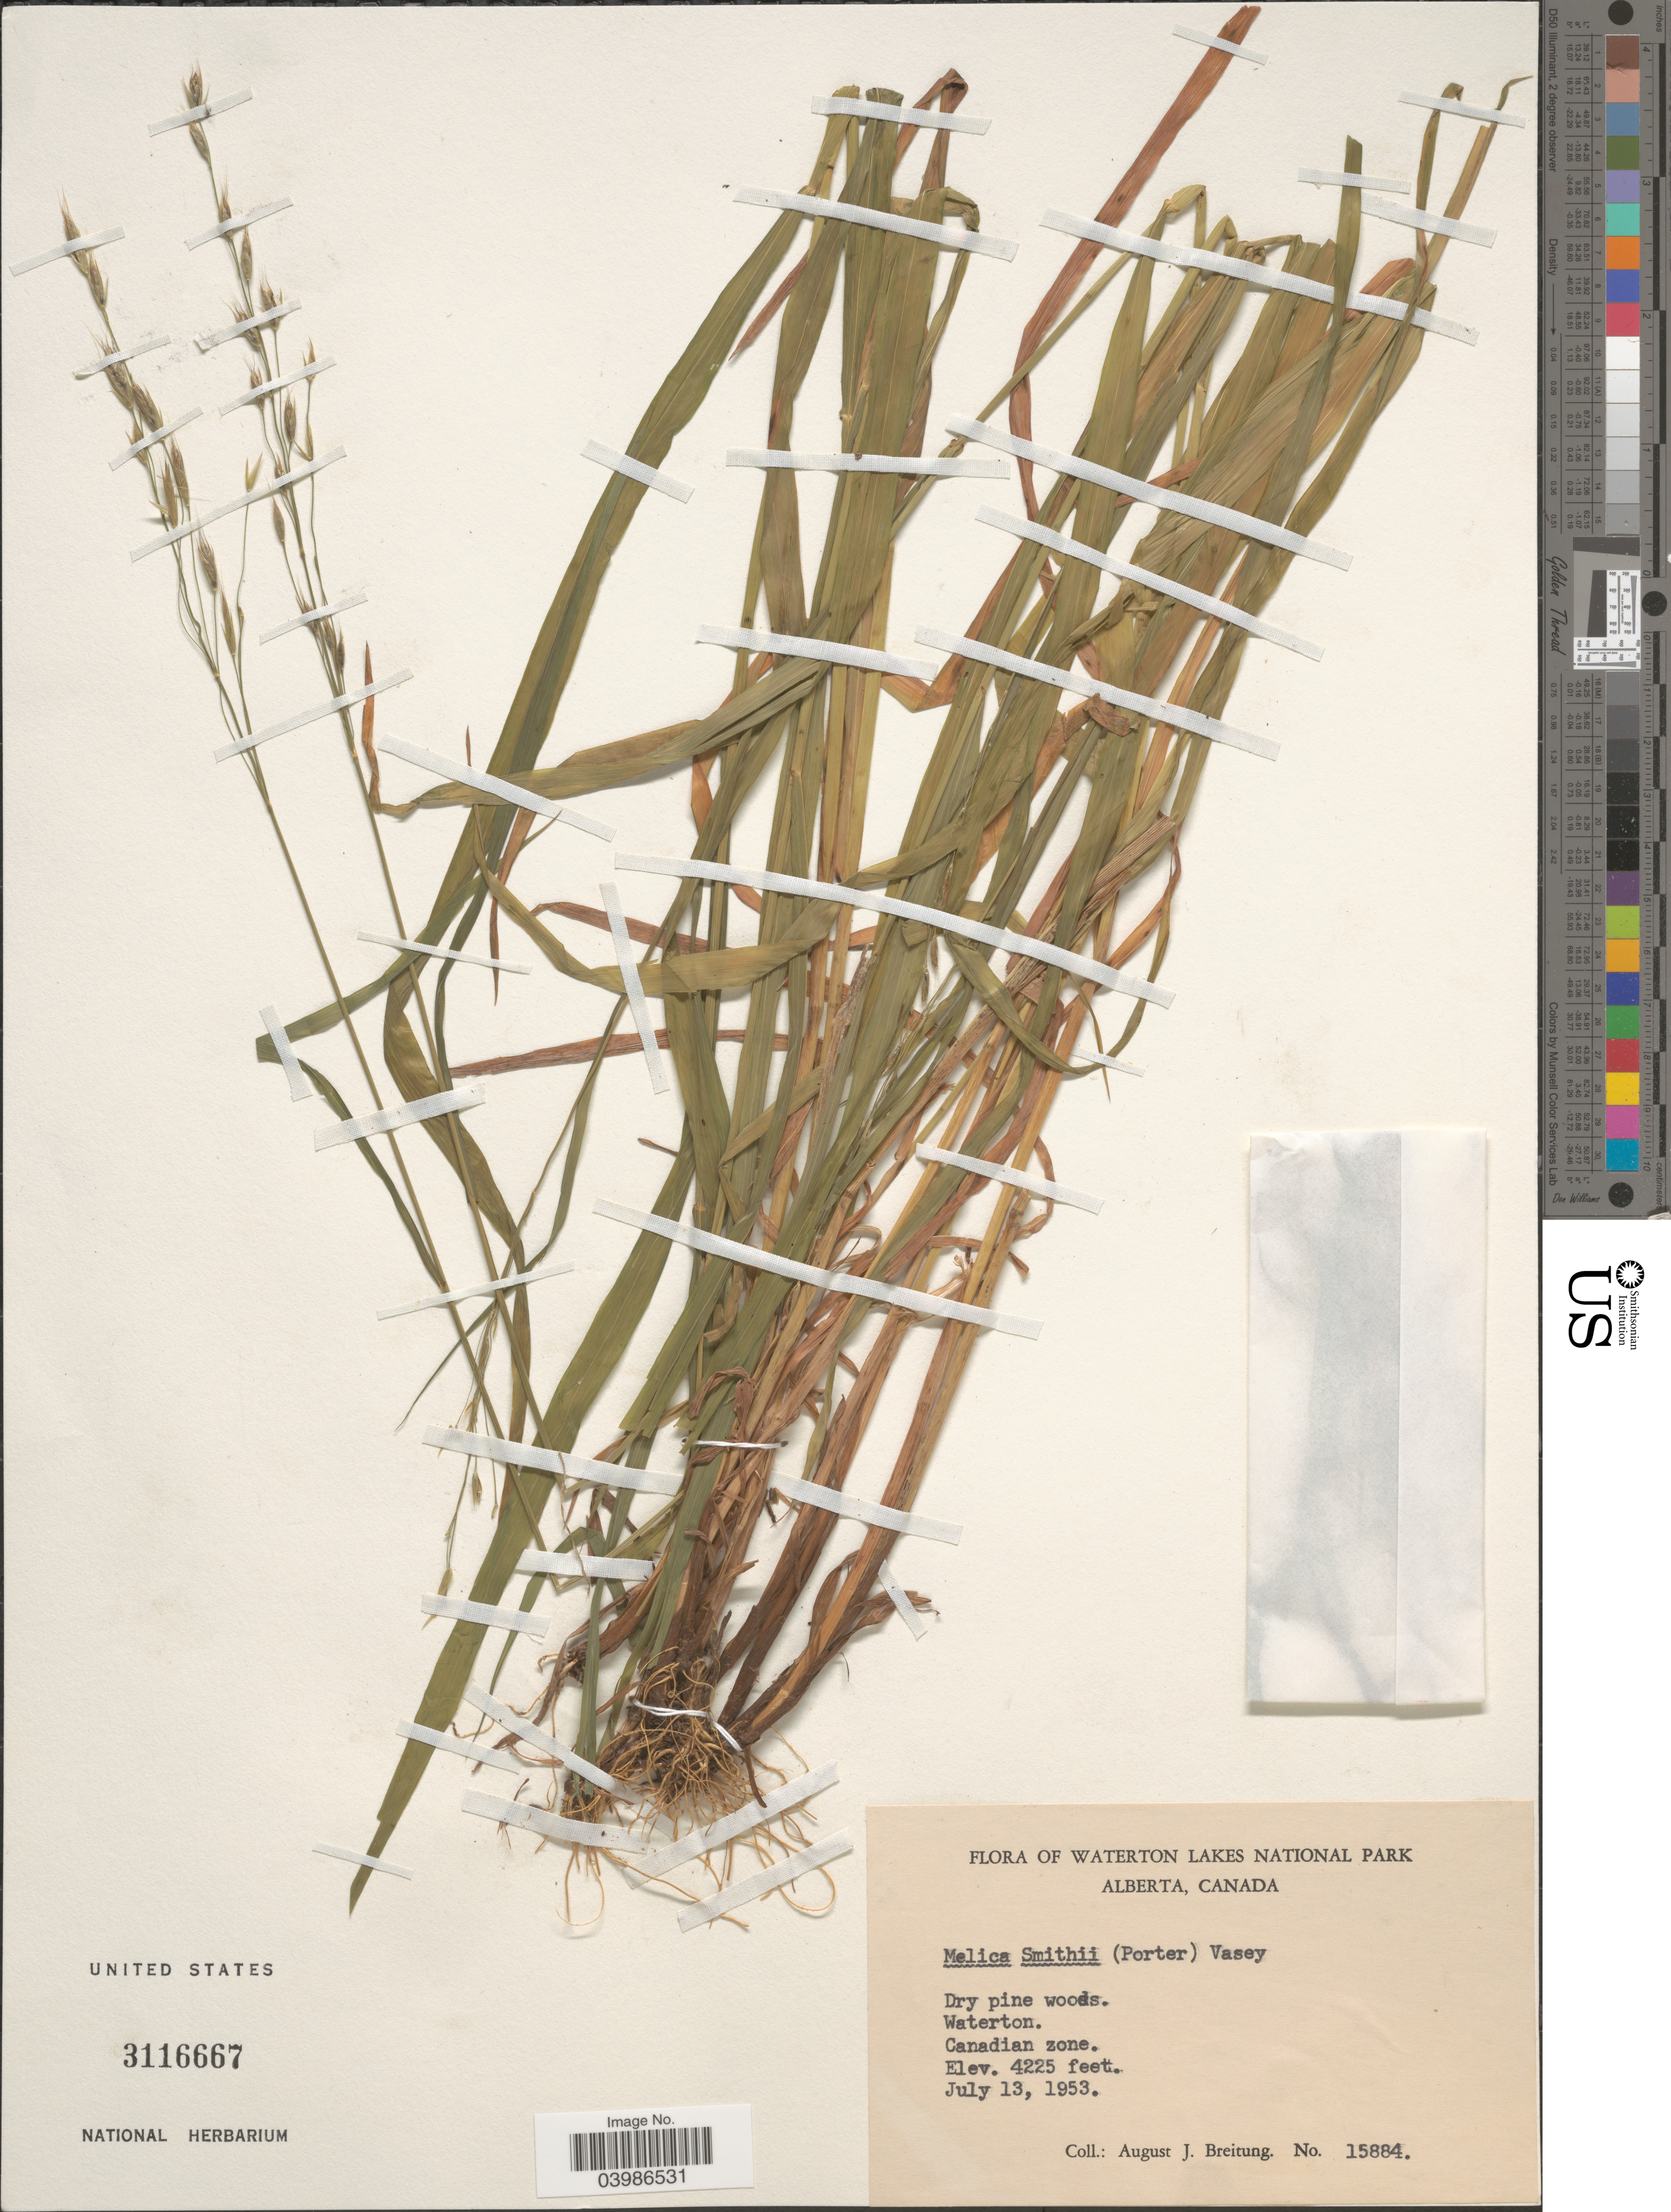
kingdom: Plantae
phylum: Tracheophyta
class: Liliopsida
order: Poales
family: Poaceae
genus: Melica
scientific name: Melica smithii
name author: (Porter ex A. Gray) Vasey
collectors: A. Breitung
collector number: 15884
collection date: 1953-07-13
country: Canada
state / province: Alberta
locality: Waterton Lakes National Park. Waterton. Canadian zone.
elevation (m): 1288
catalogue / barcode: US 3116667